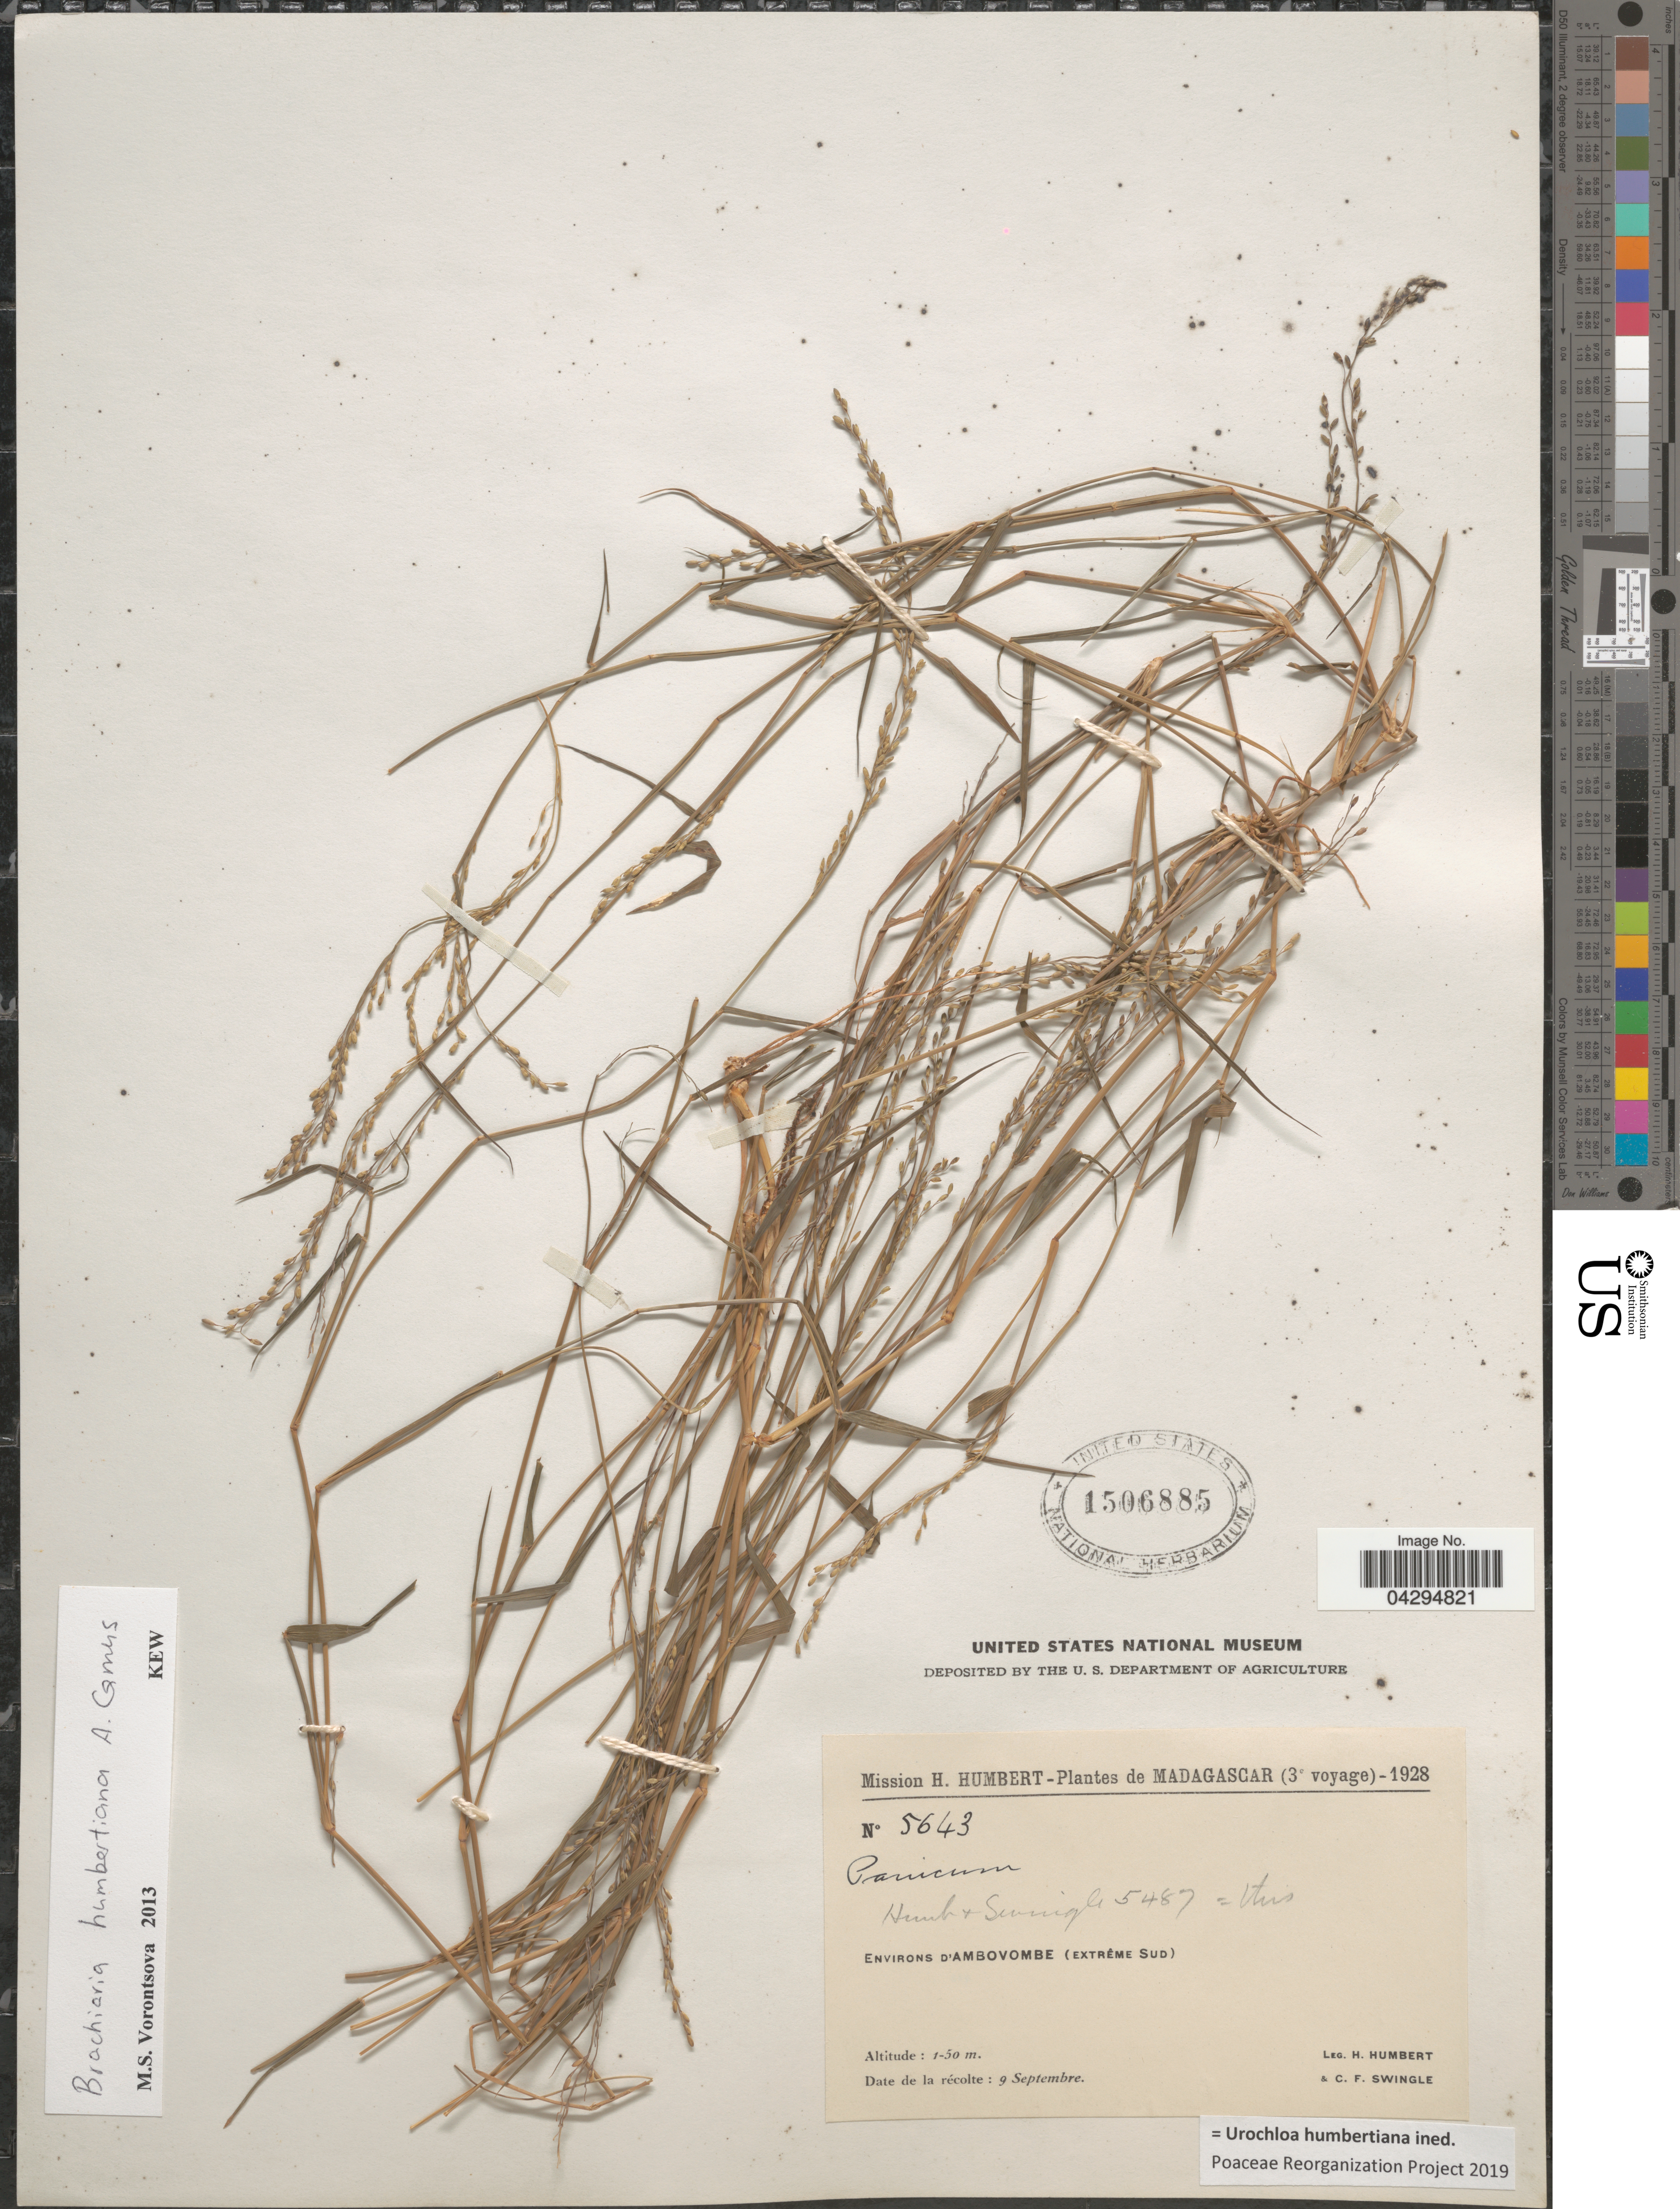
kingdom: Plantae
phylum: Tracheophyta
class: Liliopsida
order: Poales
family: Poaceae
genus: Urochloa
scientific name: Urochloa humbertiana ined.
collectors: H. Humbert & C. Swingle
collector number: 5643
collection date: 1928-09-09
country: Madagascar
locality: Mission H. Humbert - Plantes de Madagascar (3ͤ voyage) -1928. Environs d'Ambovombe (extrême Sud).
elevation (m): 1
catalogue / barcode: US 1506885